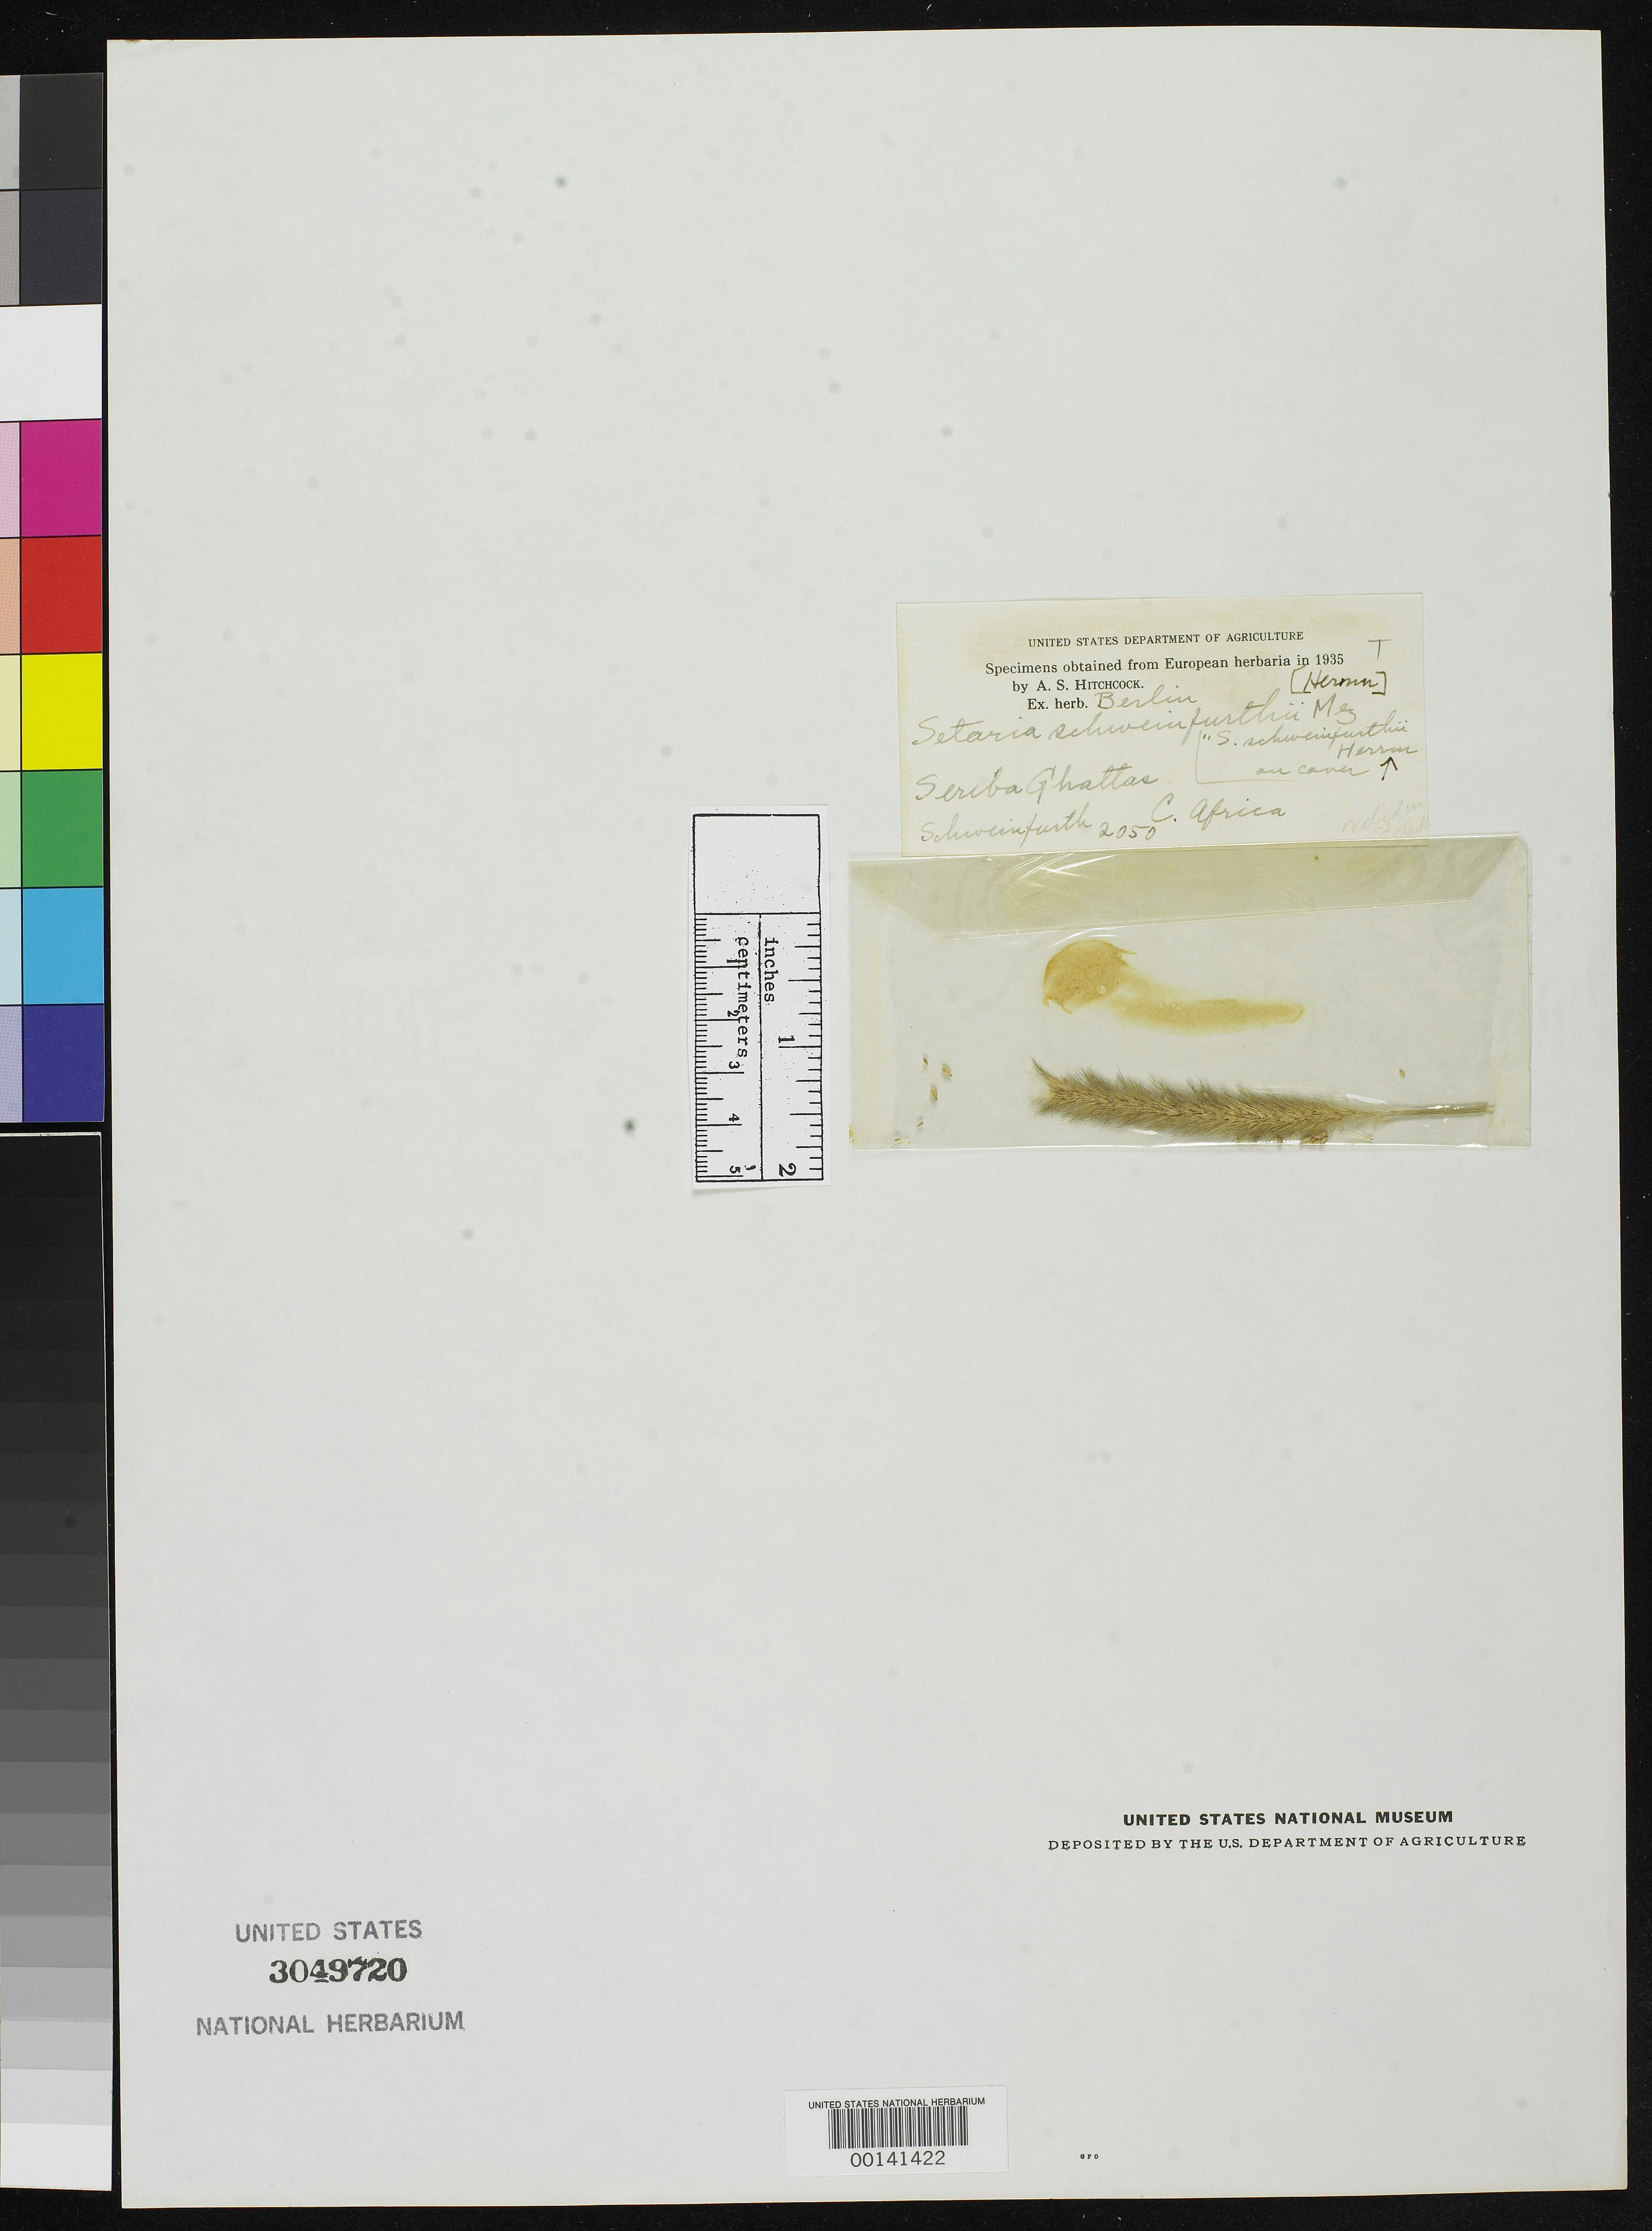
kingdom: Plantae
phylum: Tracheophyta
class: Liliopsida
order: Poales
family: Poaceae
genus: Setaria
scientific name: Setaria schweinfurthii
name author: R.A.W. Herrm.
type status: Type Fragment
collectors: G. A. Schweinfurth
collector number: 2050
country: Sudan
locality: Central Africa, Seriba Ghattas in Terra Djur.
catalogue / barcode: US 3049720